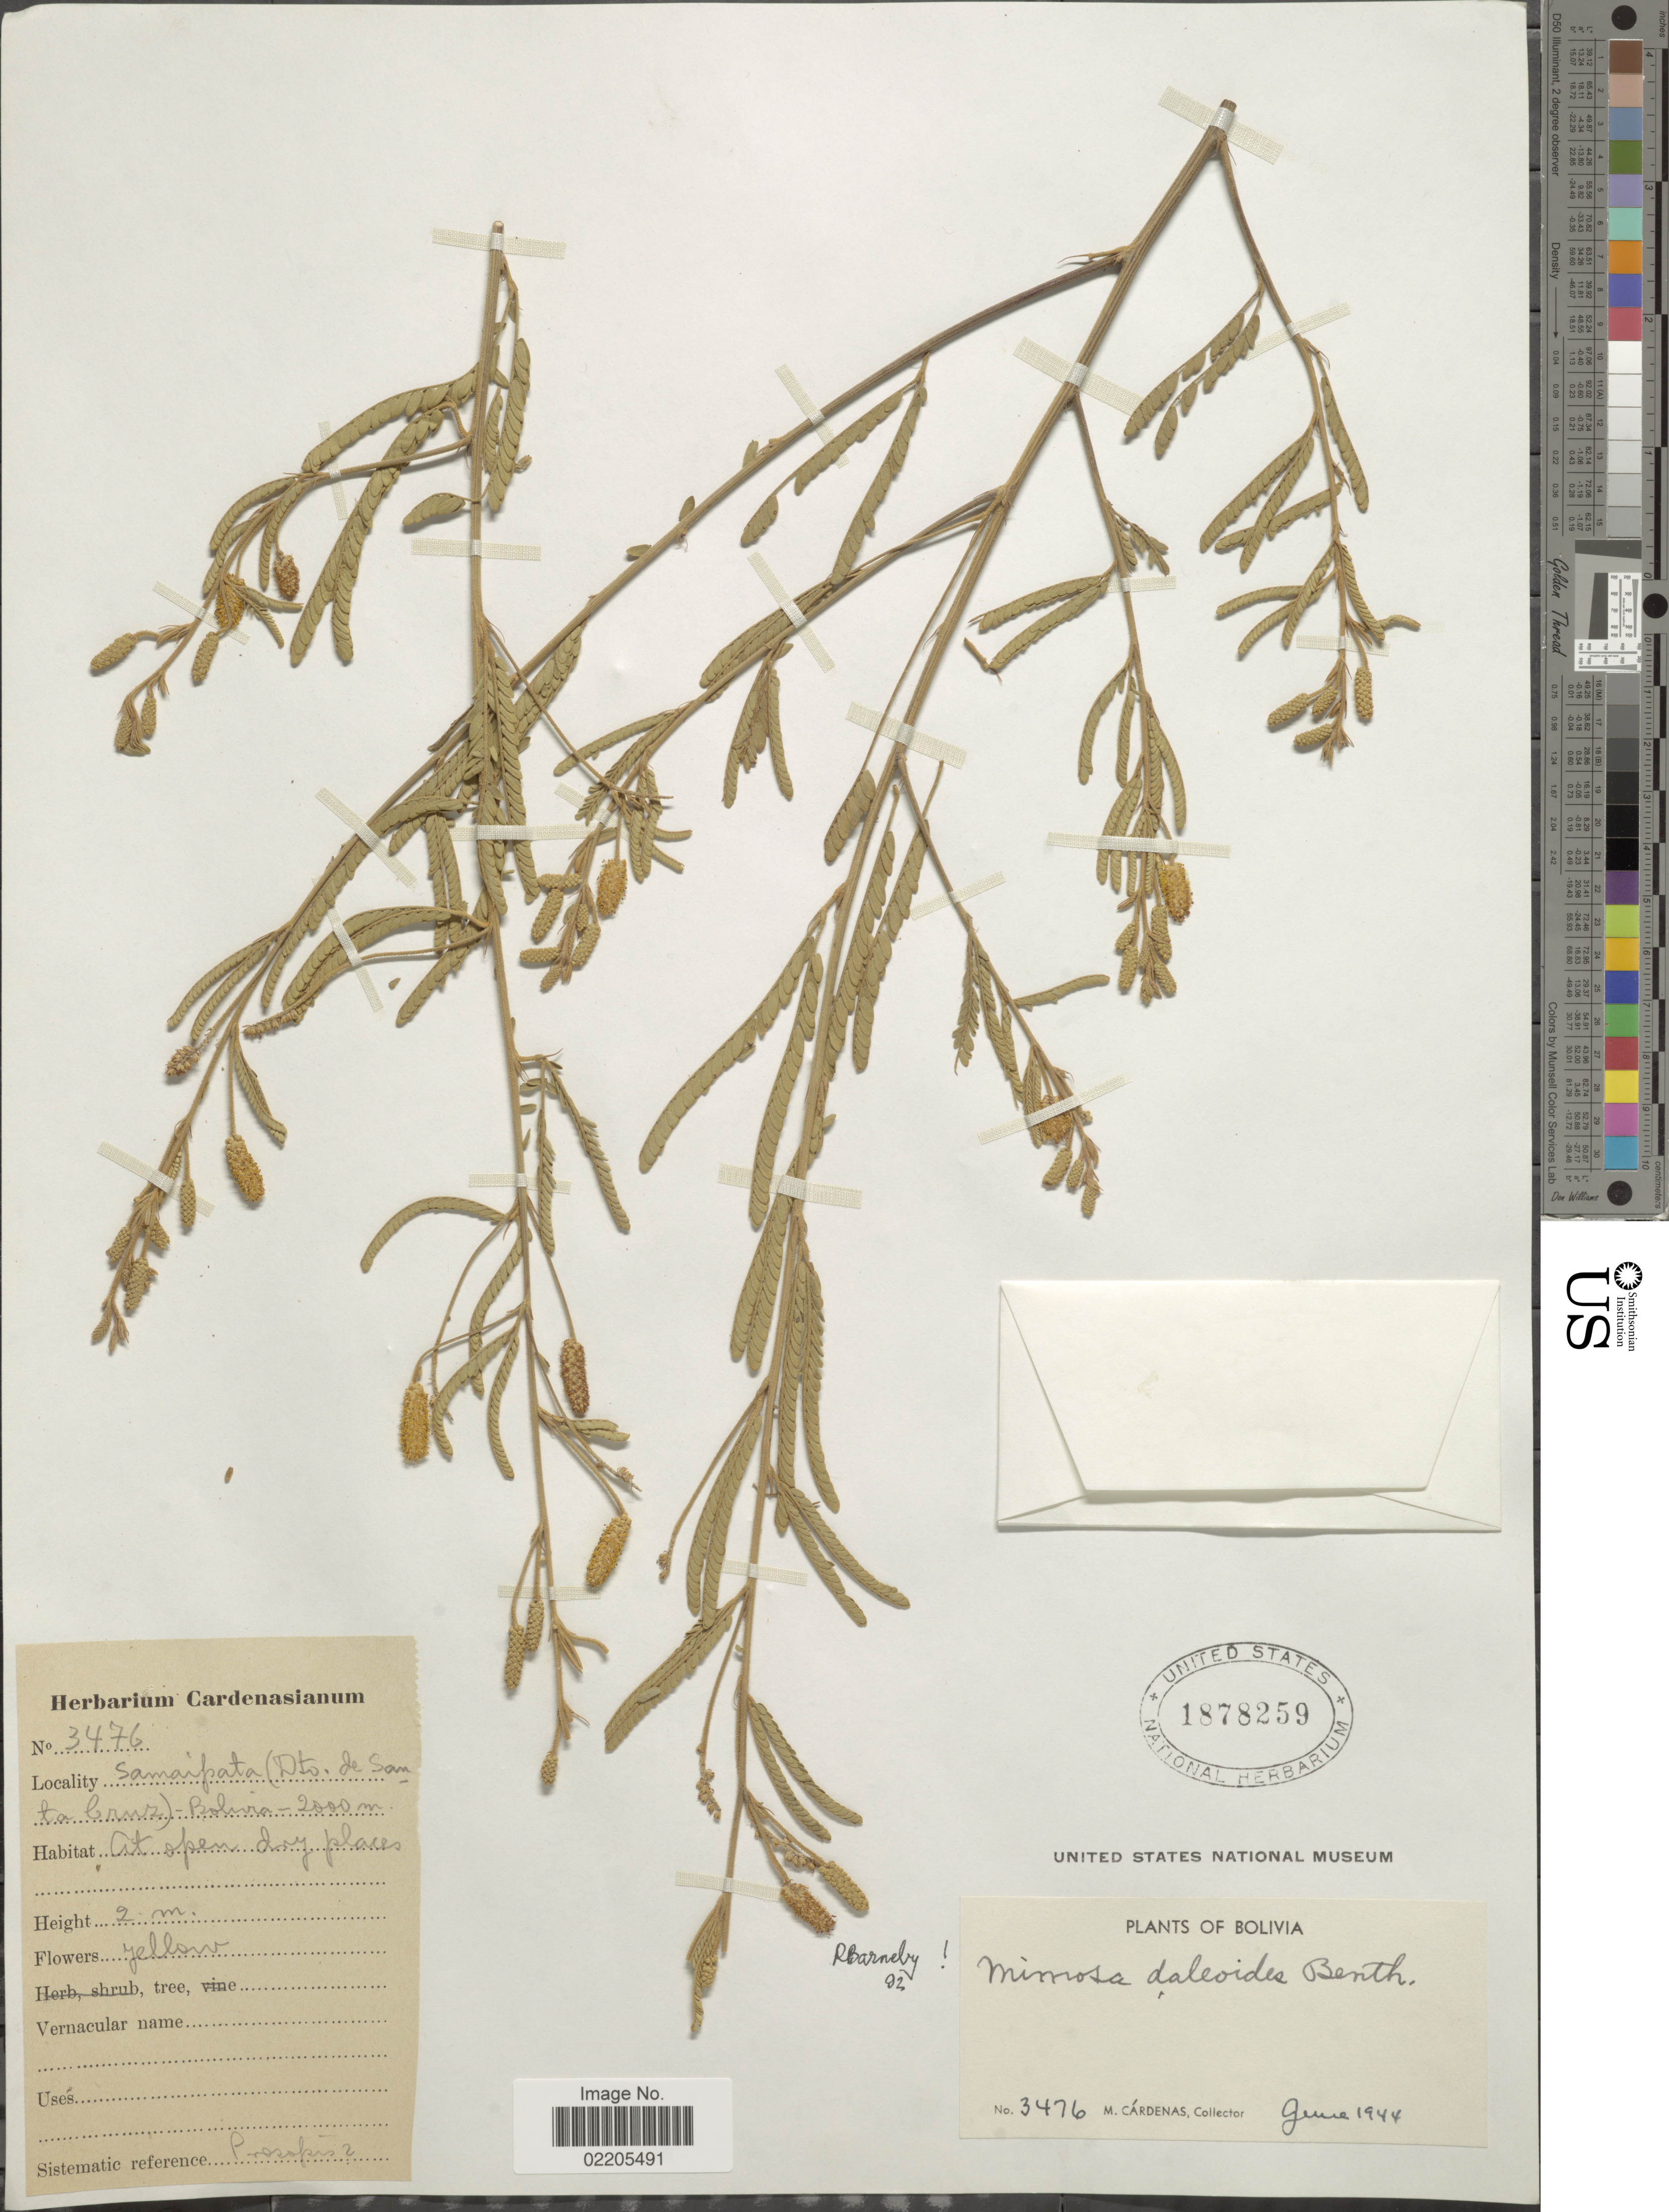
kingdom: Plantae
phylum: Tracheophyta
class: Magnoliopsida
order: Fabales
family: Fabaceae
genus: Mimosa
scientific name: Mimosa daleoides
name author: Benth.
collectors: M. Cárdenas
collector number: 3476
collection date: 1944-06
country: Bolivia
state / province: Santa Cruz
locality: Samaipata ( Dto. De Santa Cruz)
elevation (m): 2000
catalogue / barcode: US 1878259